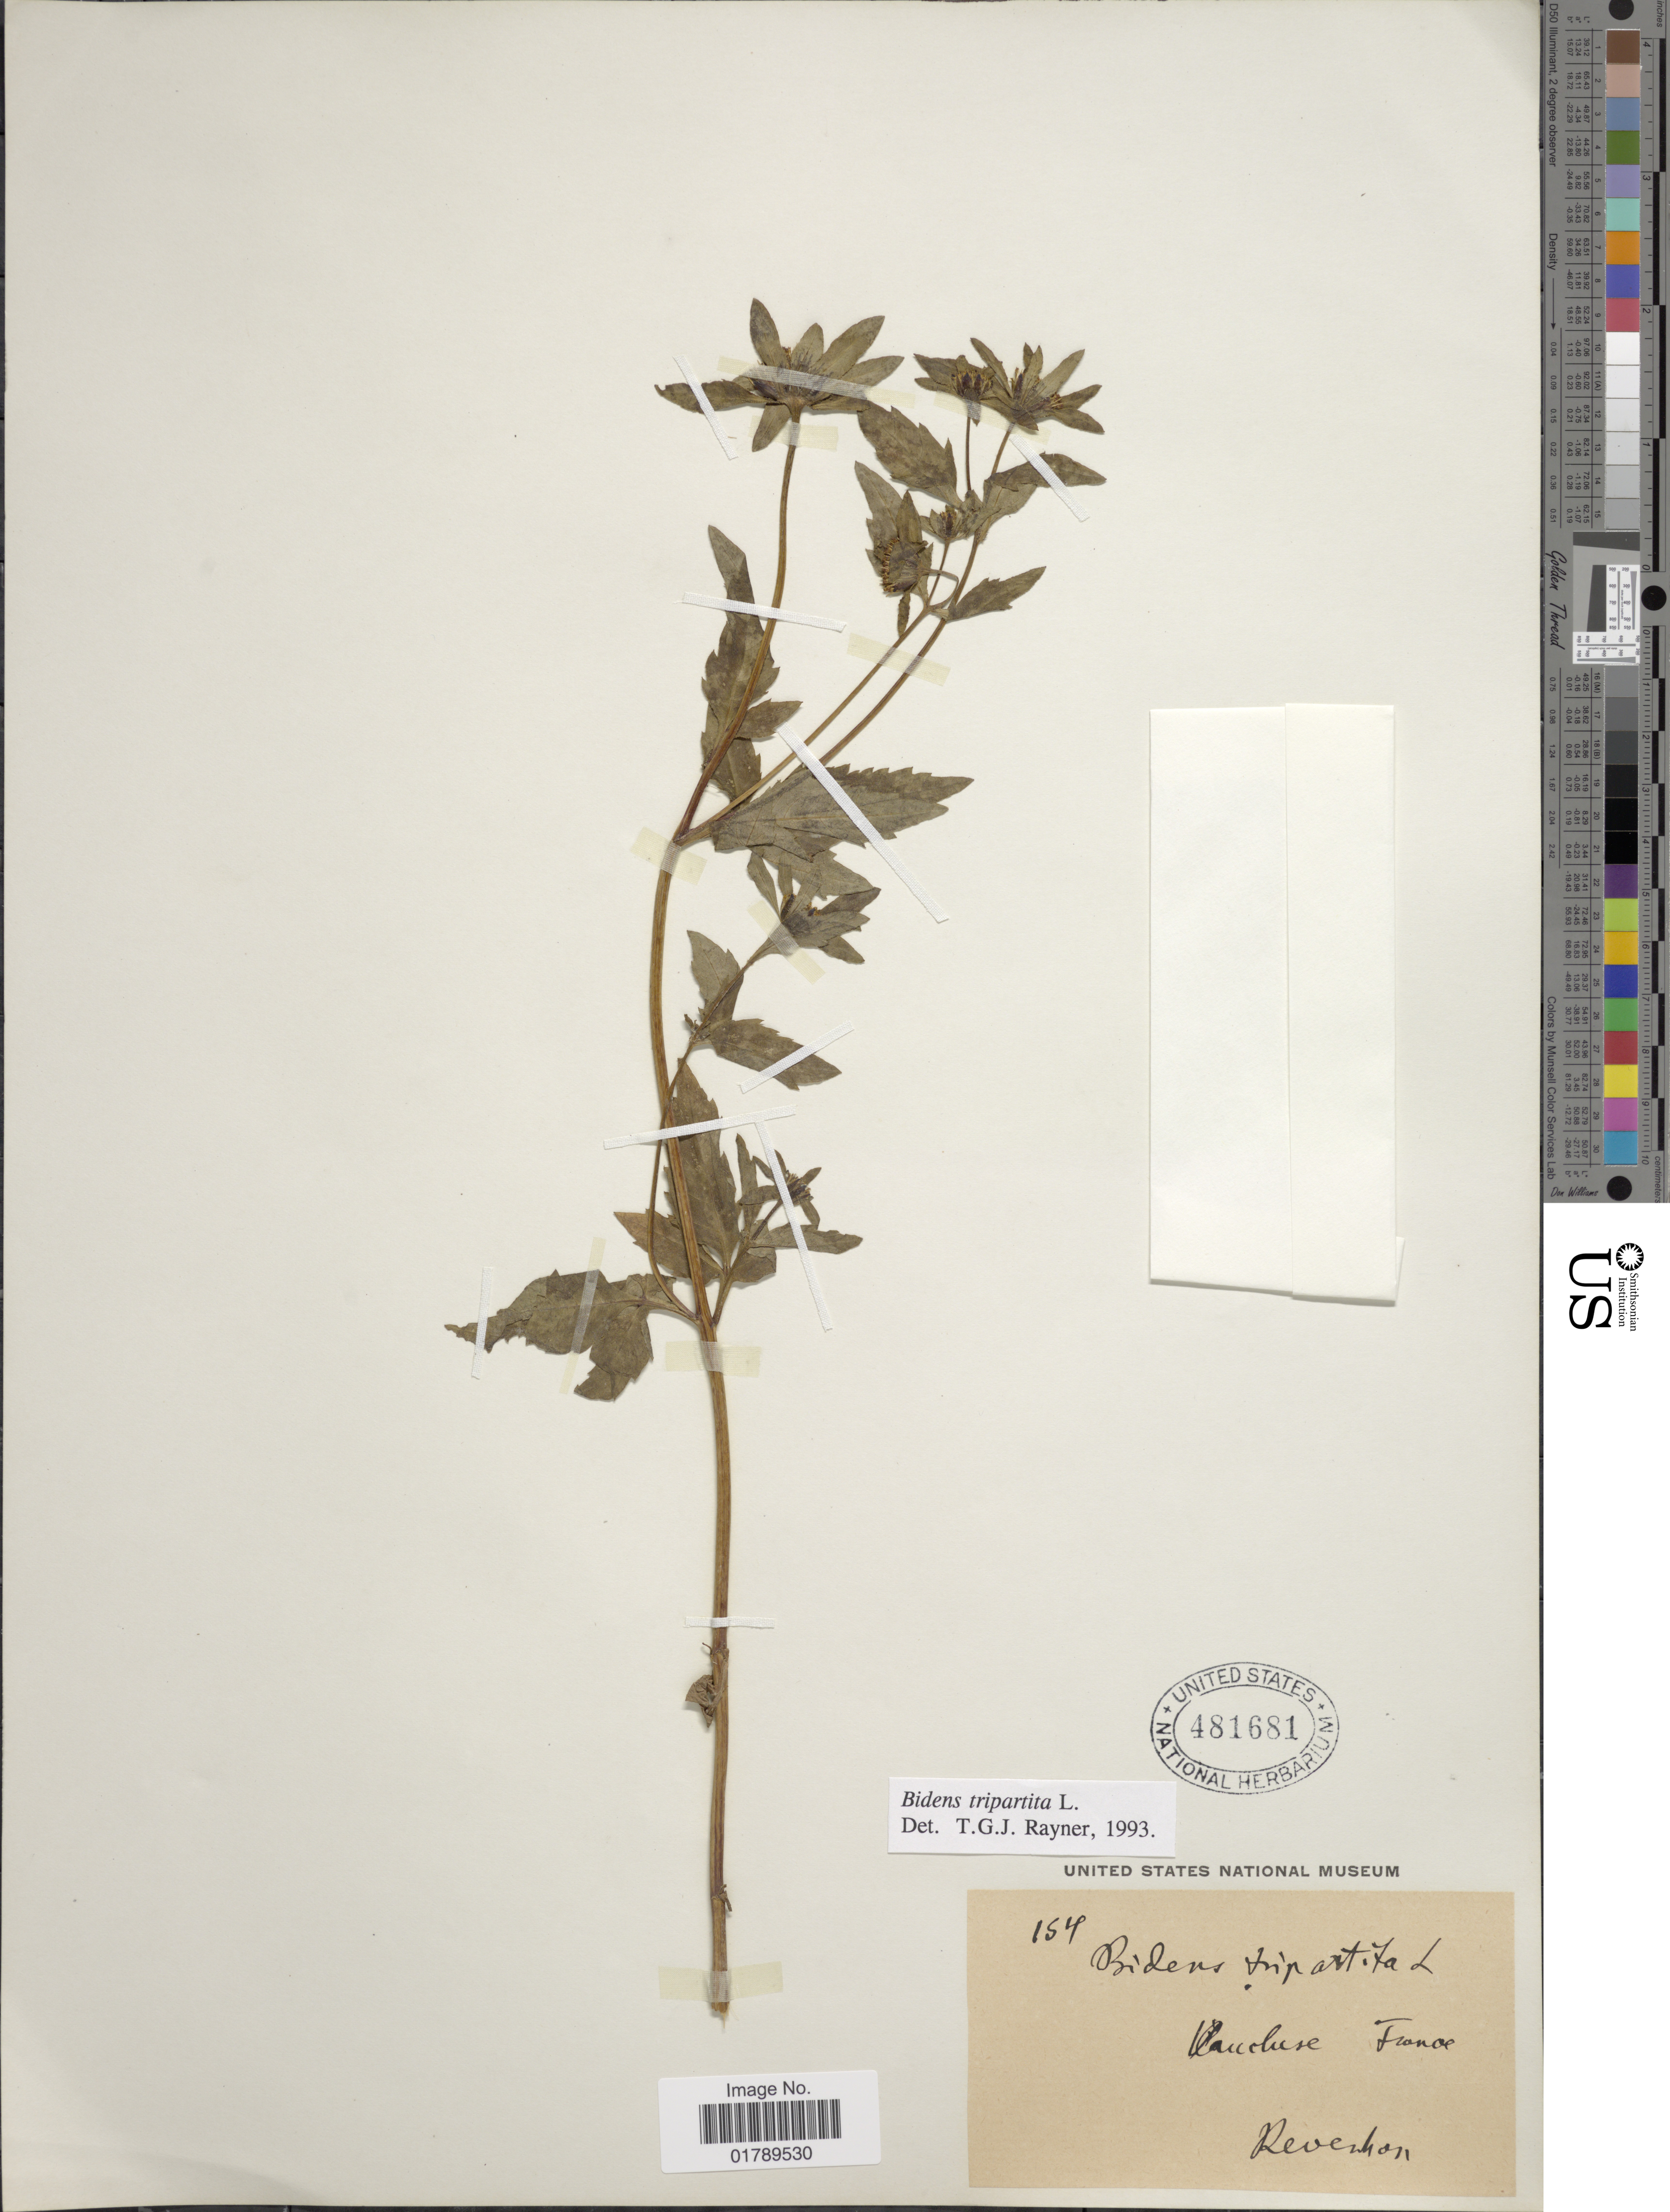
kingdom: Plantae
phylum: Tracheophyta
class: Magnoliopsida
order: Asterales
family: Asteraceae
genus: Bidens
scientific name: Bidens tripartita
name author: L.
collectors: -. Reverchon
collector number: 154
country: France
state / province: Provence-Alpes-Côte d'Azur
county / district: Vaucluse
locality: Vaucluse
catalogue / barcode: US 481681